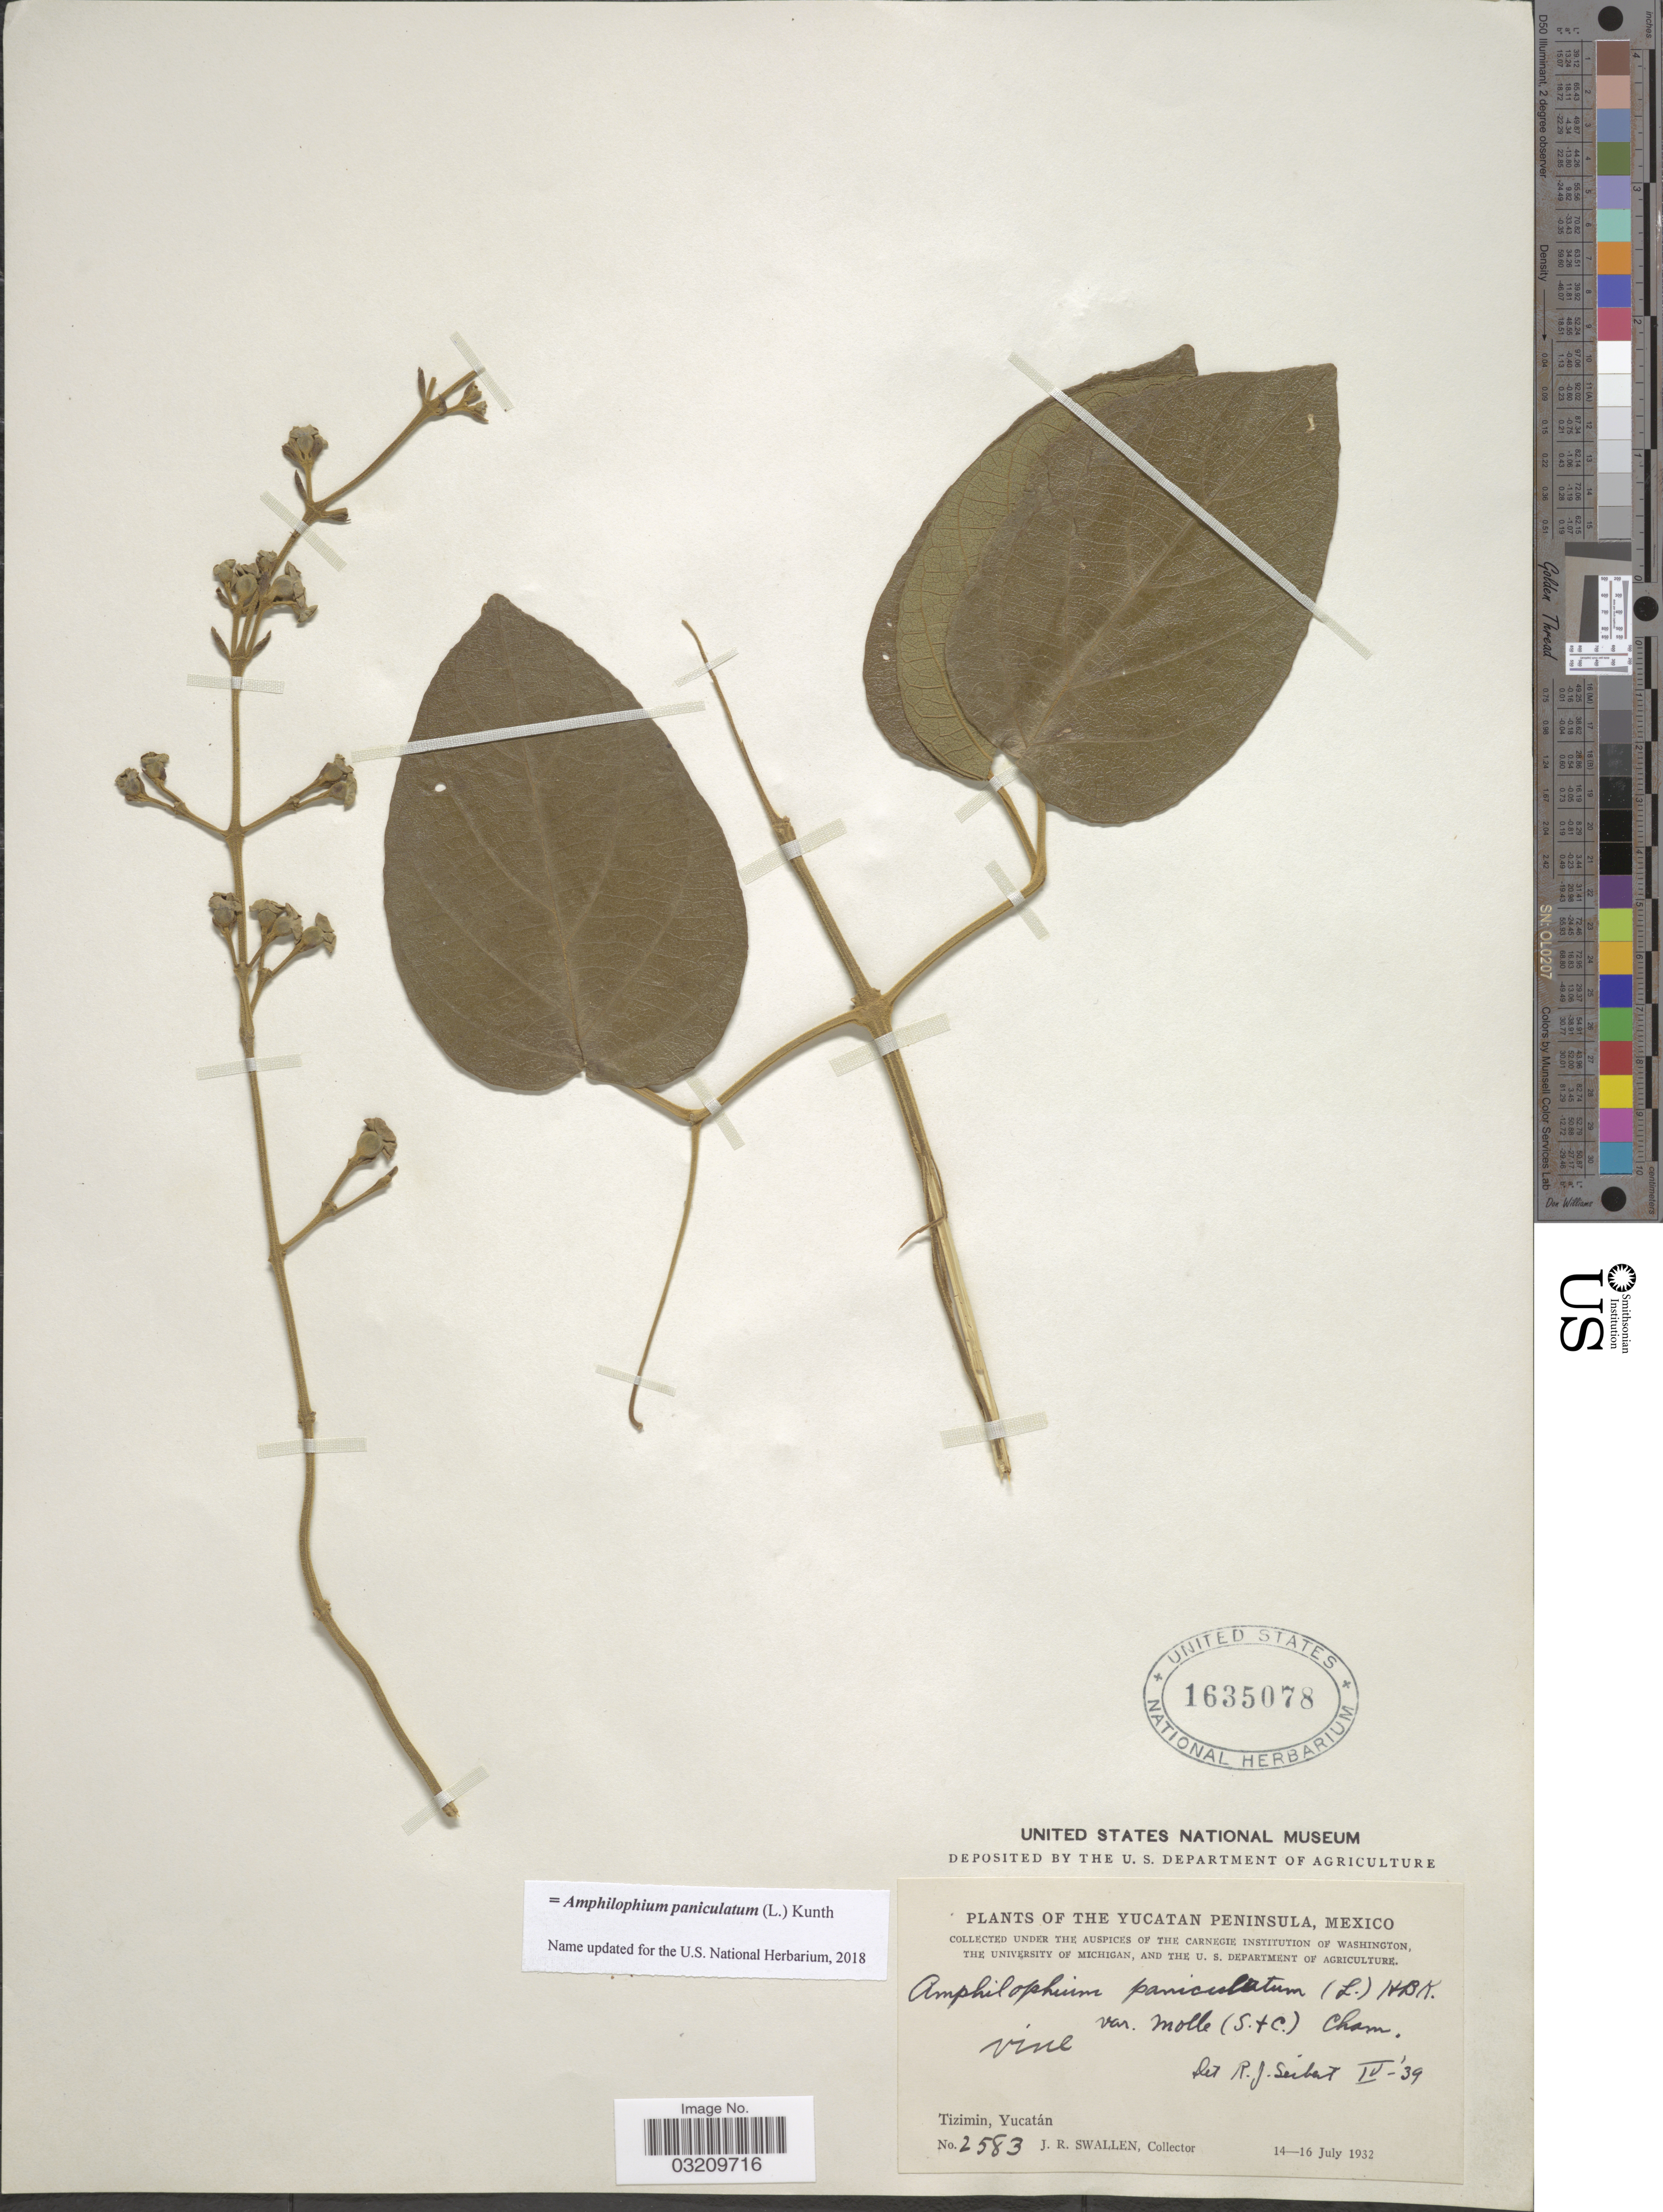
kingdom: Plantae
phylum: Tracheophyta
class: Magnoliopsida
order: Lamiales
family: Bignoniaceae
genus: Amphilophium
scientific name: Amphilophium paniculatum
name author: (L.) Kunth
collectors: J. R. Swallen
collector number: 2583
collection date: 1932-07-14/1932-07-16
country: Mexico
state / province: Yucatán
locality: The Yucatan Peninsula. Tizimin.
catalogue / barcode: US 1635078